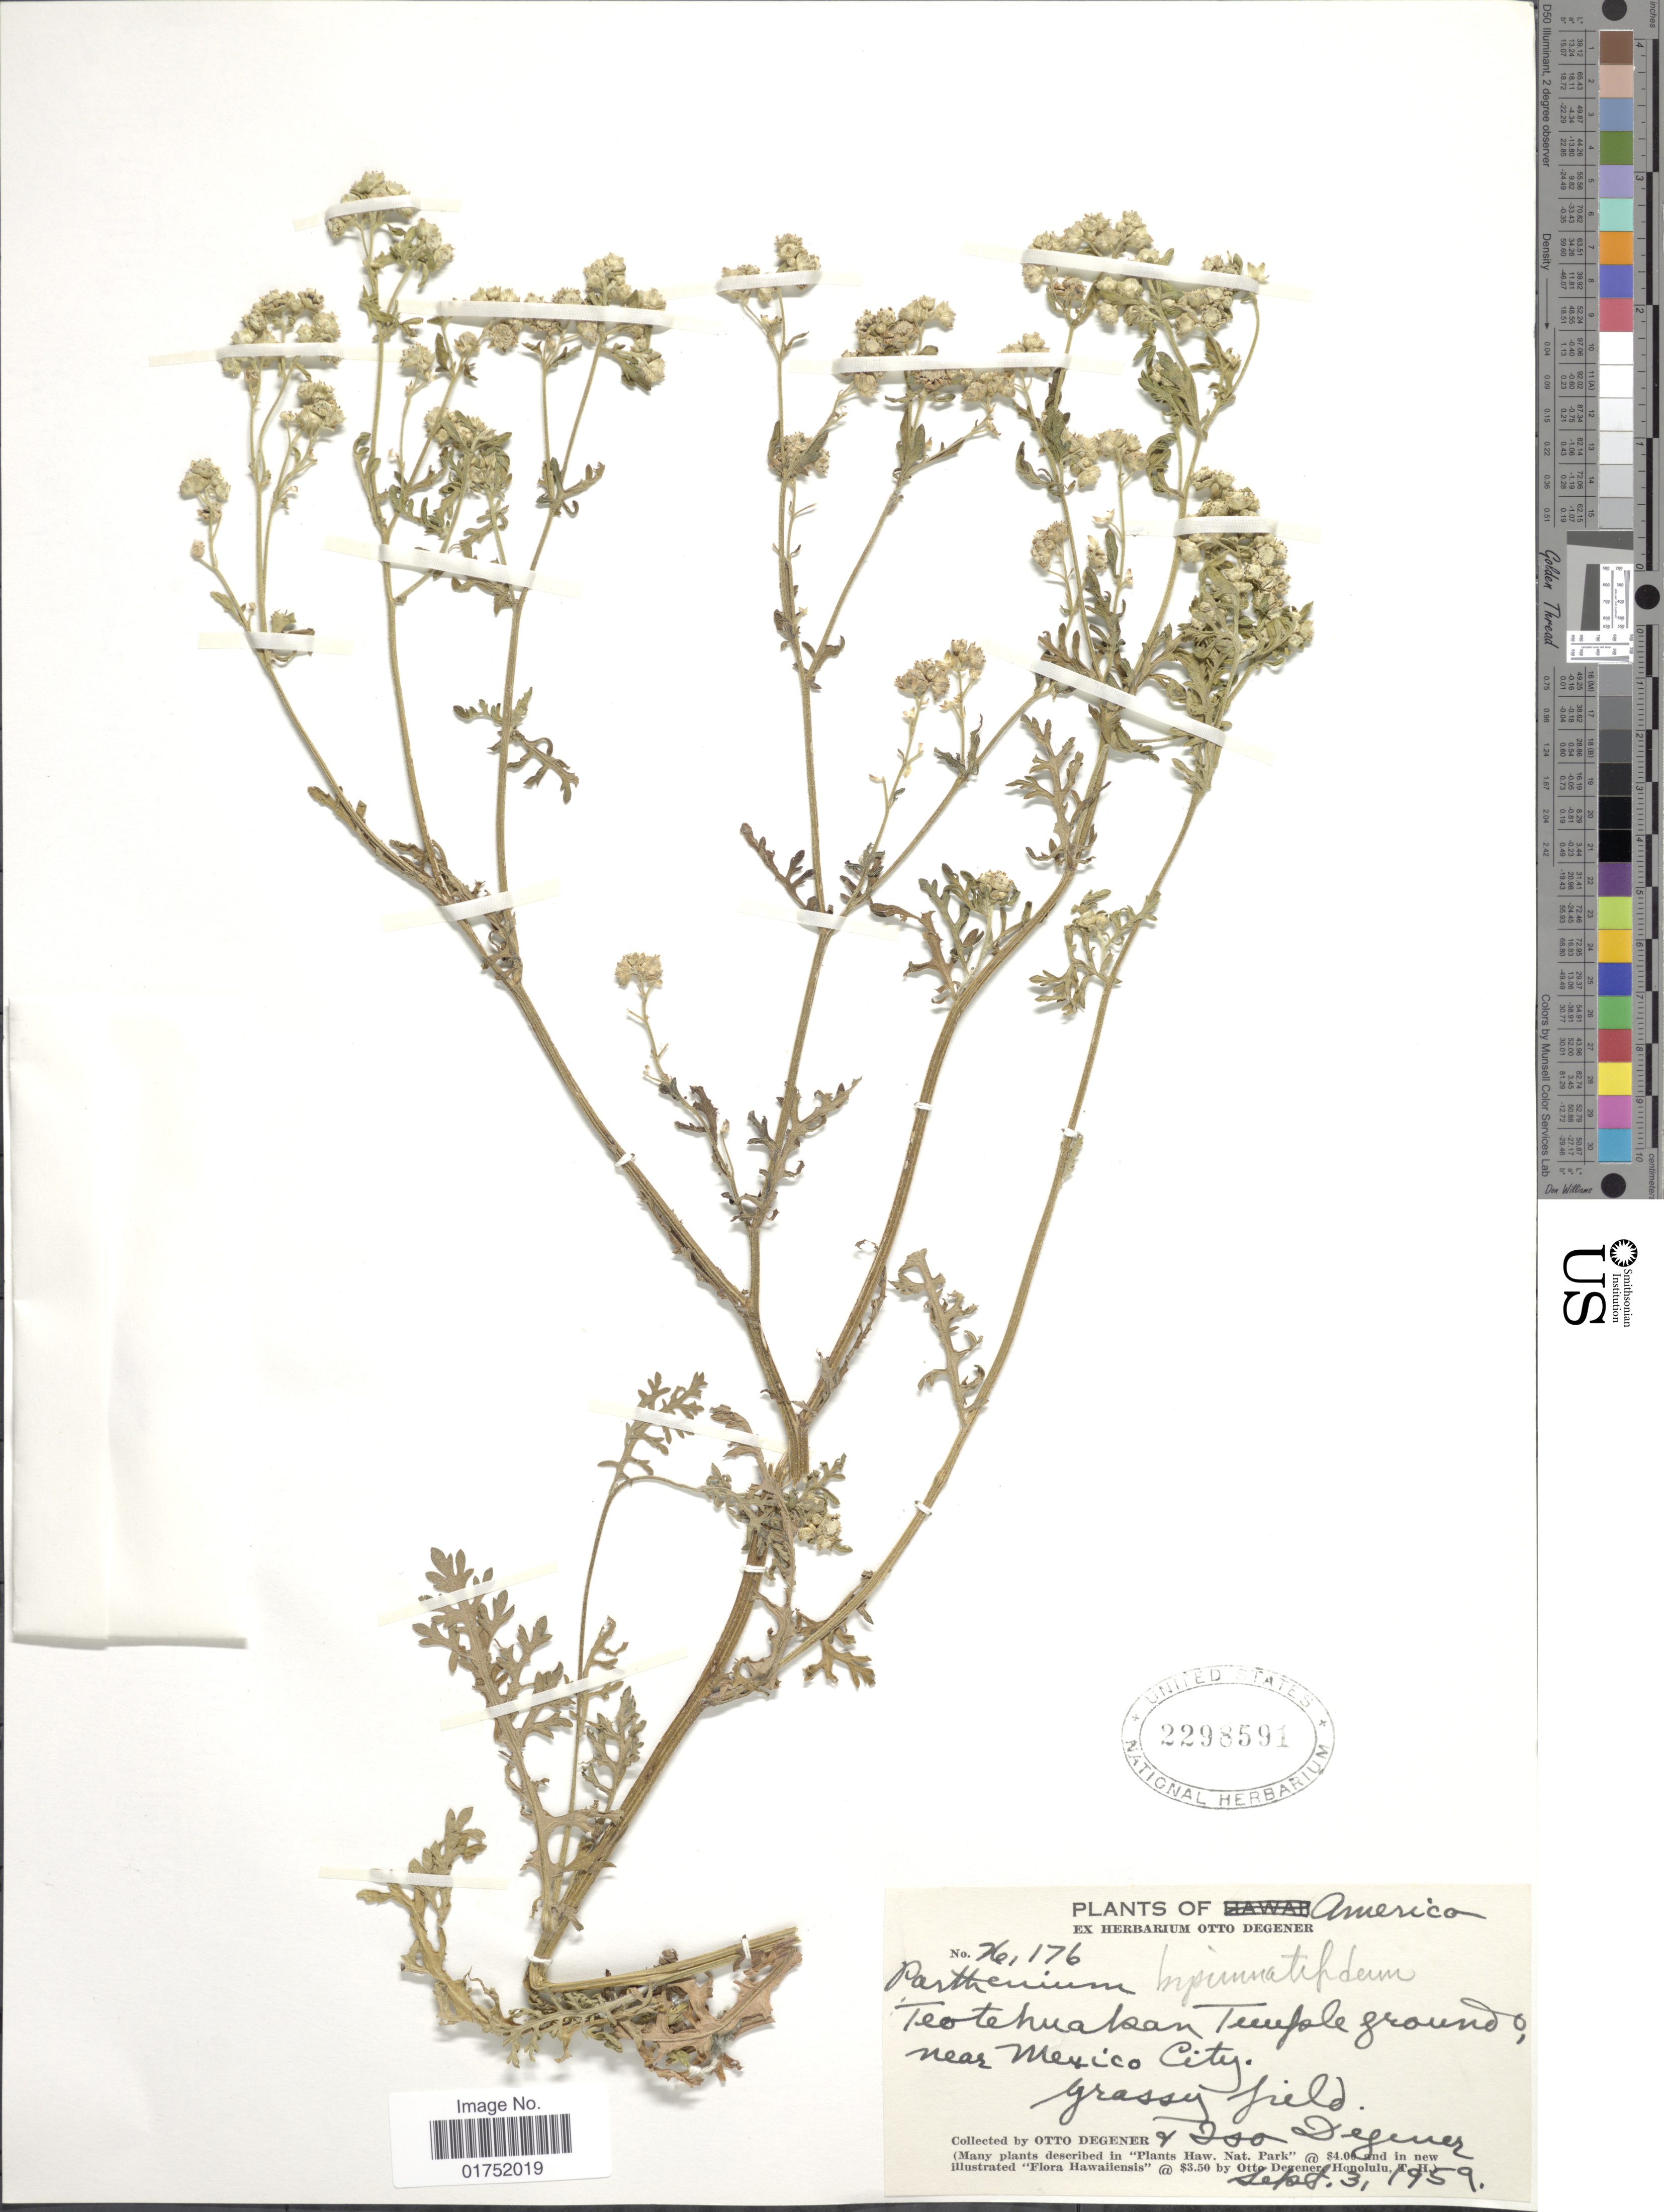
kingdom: Plantae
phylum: Tracheophyta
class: Magnoliopsida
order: Asterales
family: Asteraceae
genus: Parthenium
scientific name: Parthenium bipinnatifidum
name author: (Ortega) Rollins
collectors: O. Degener & I. Degener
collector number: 176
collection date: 1959-09-03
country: Mexico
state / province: México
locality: America, Teotehuakan, Temple ground, near Mexico City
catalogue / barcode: US 2298591